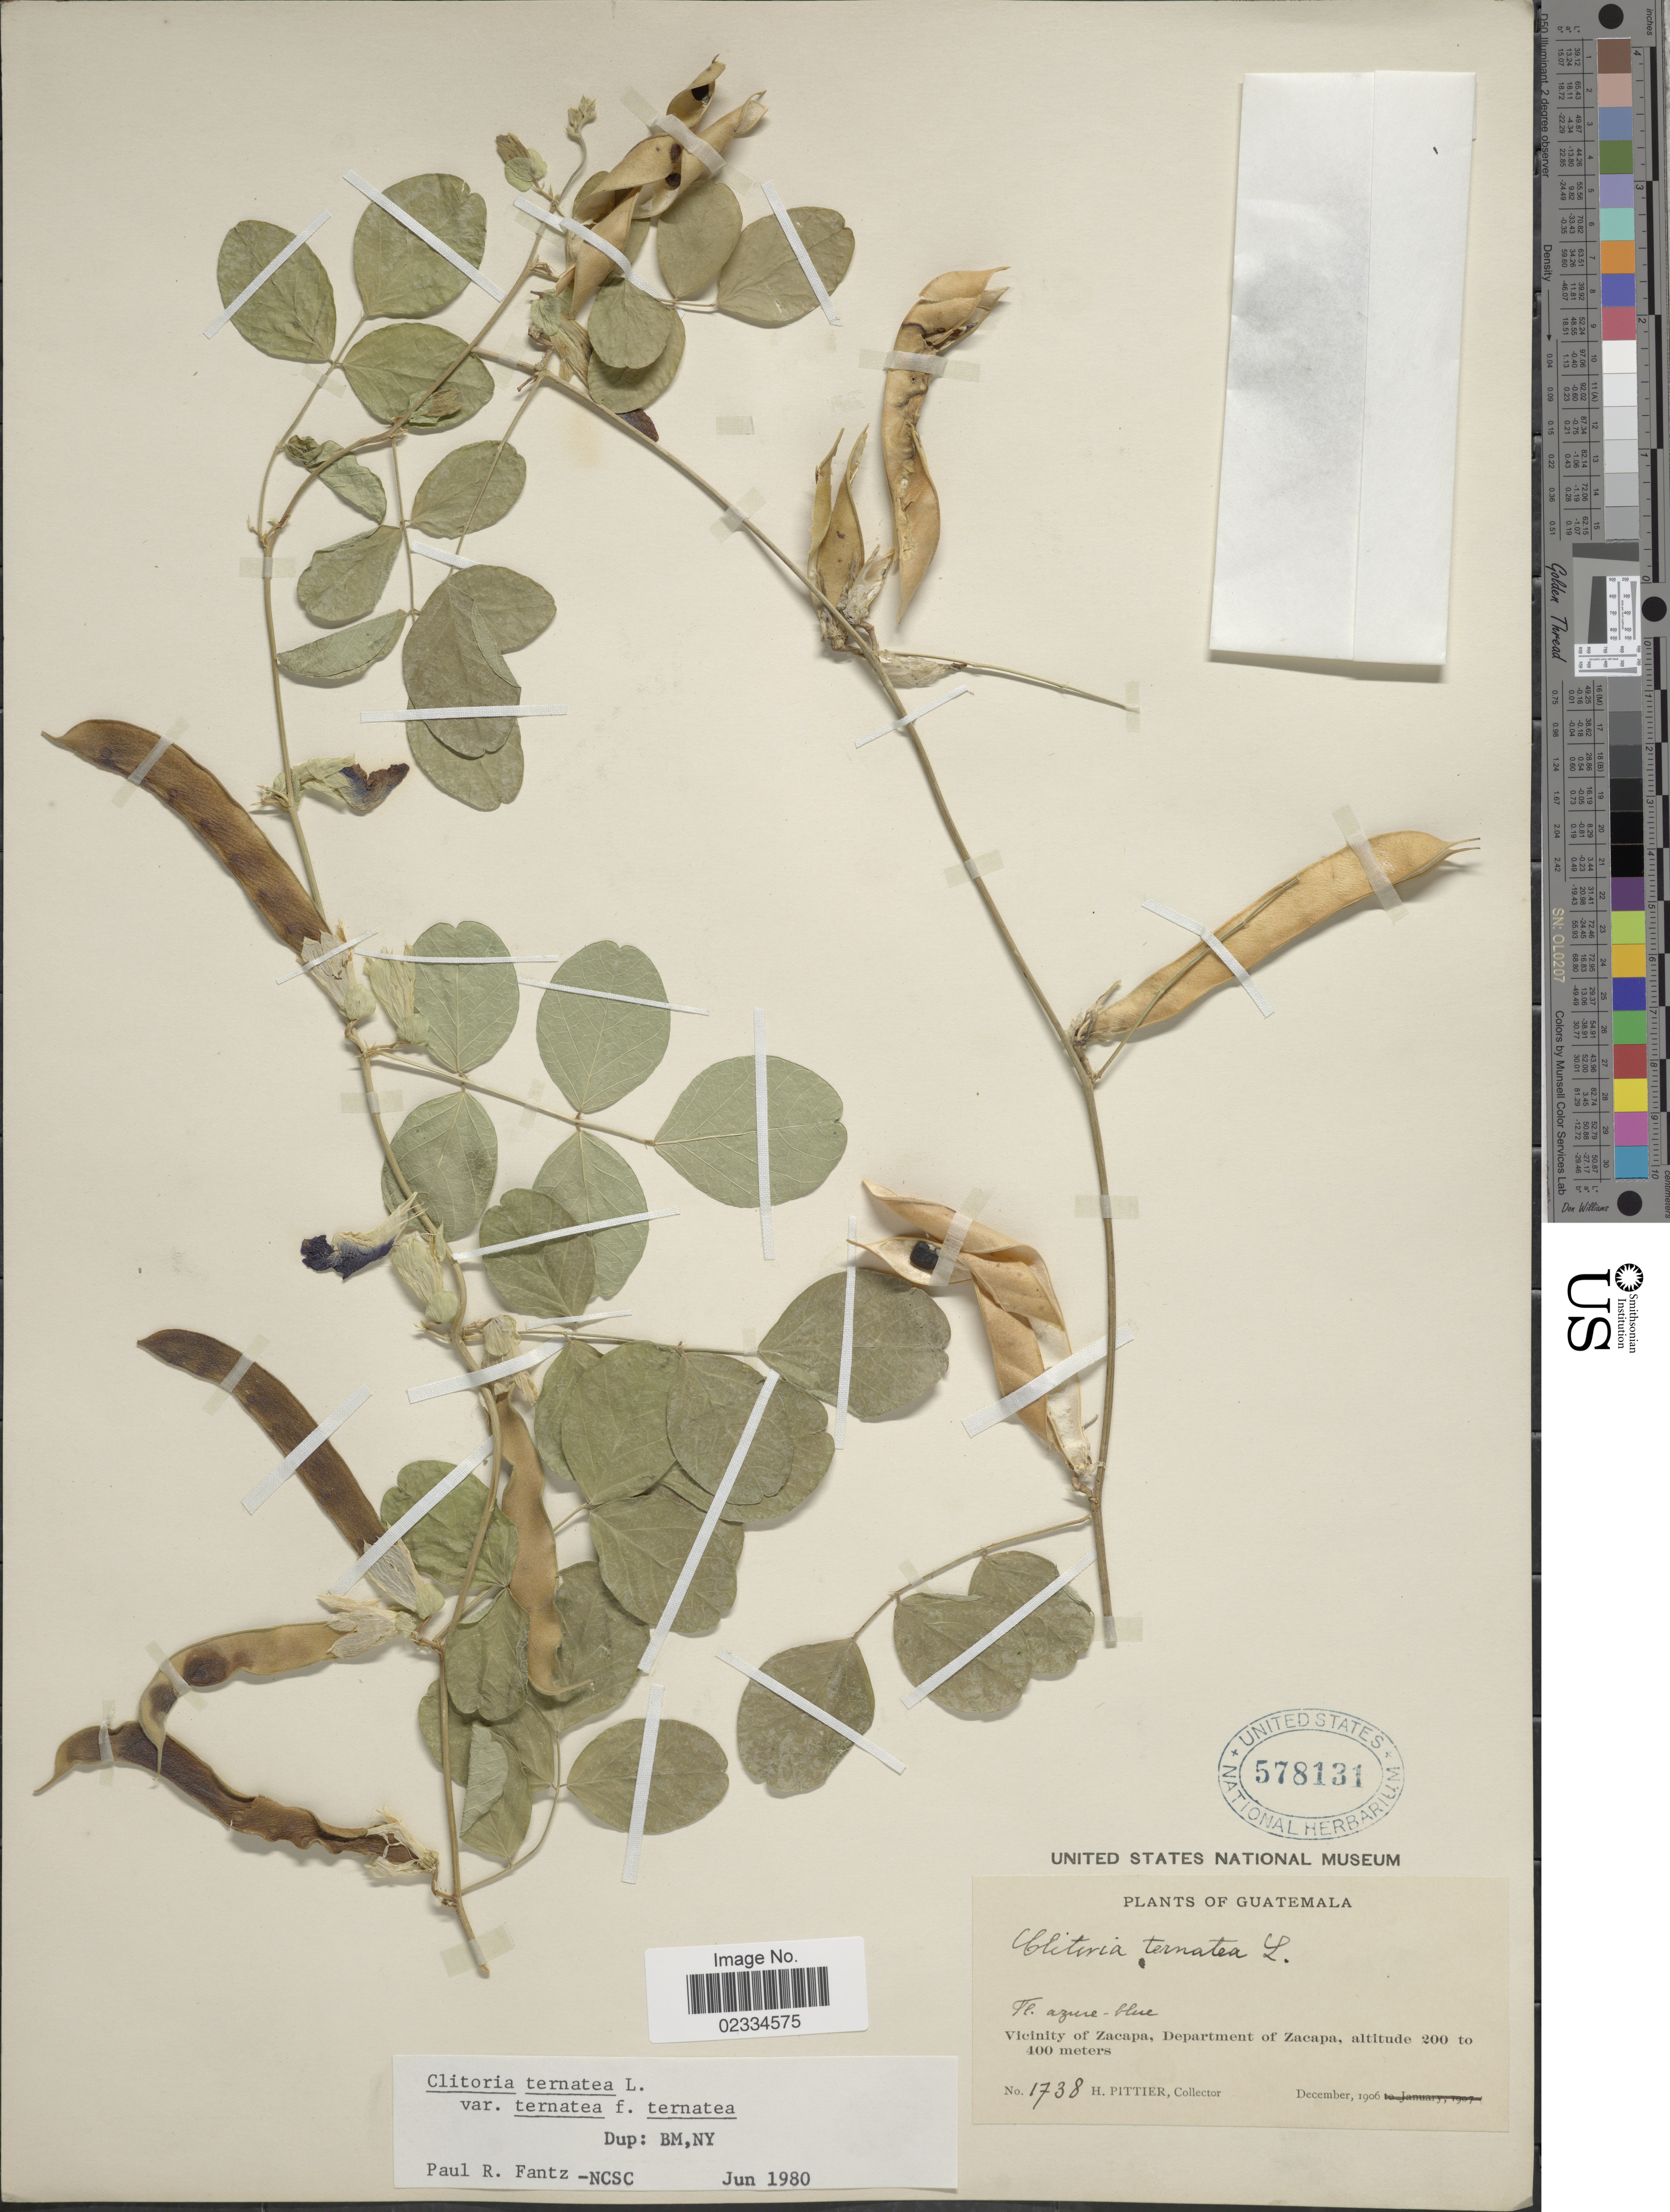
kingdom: Plantae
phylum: Tracheophyta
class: Magnoliopsida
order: Fabales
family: Fabaceae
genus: Clitoria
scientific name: Clitoria ternatea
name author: L.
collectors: H. F. Pittier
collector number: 1738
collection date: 1906-12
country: Guatemala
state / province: Zacapa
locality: Vicinity of Zacapa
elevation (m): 200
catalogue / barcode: US 578131